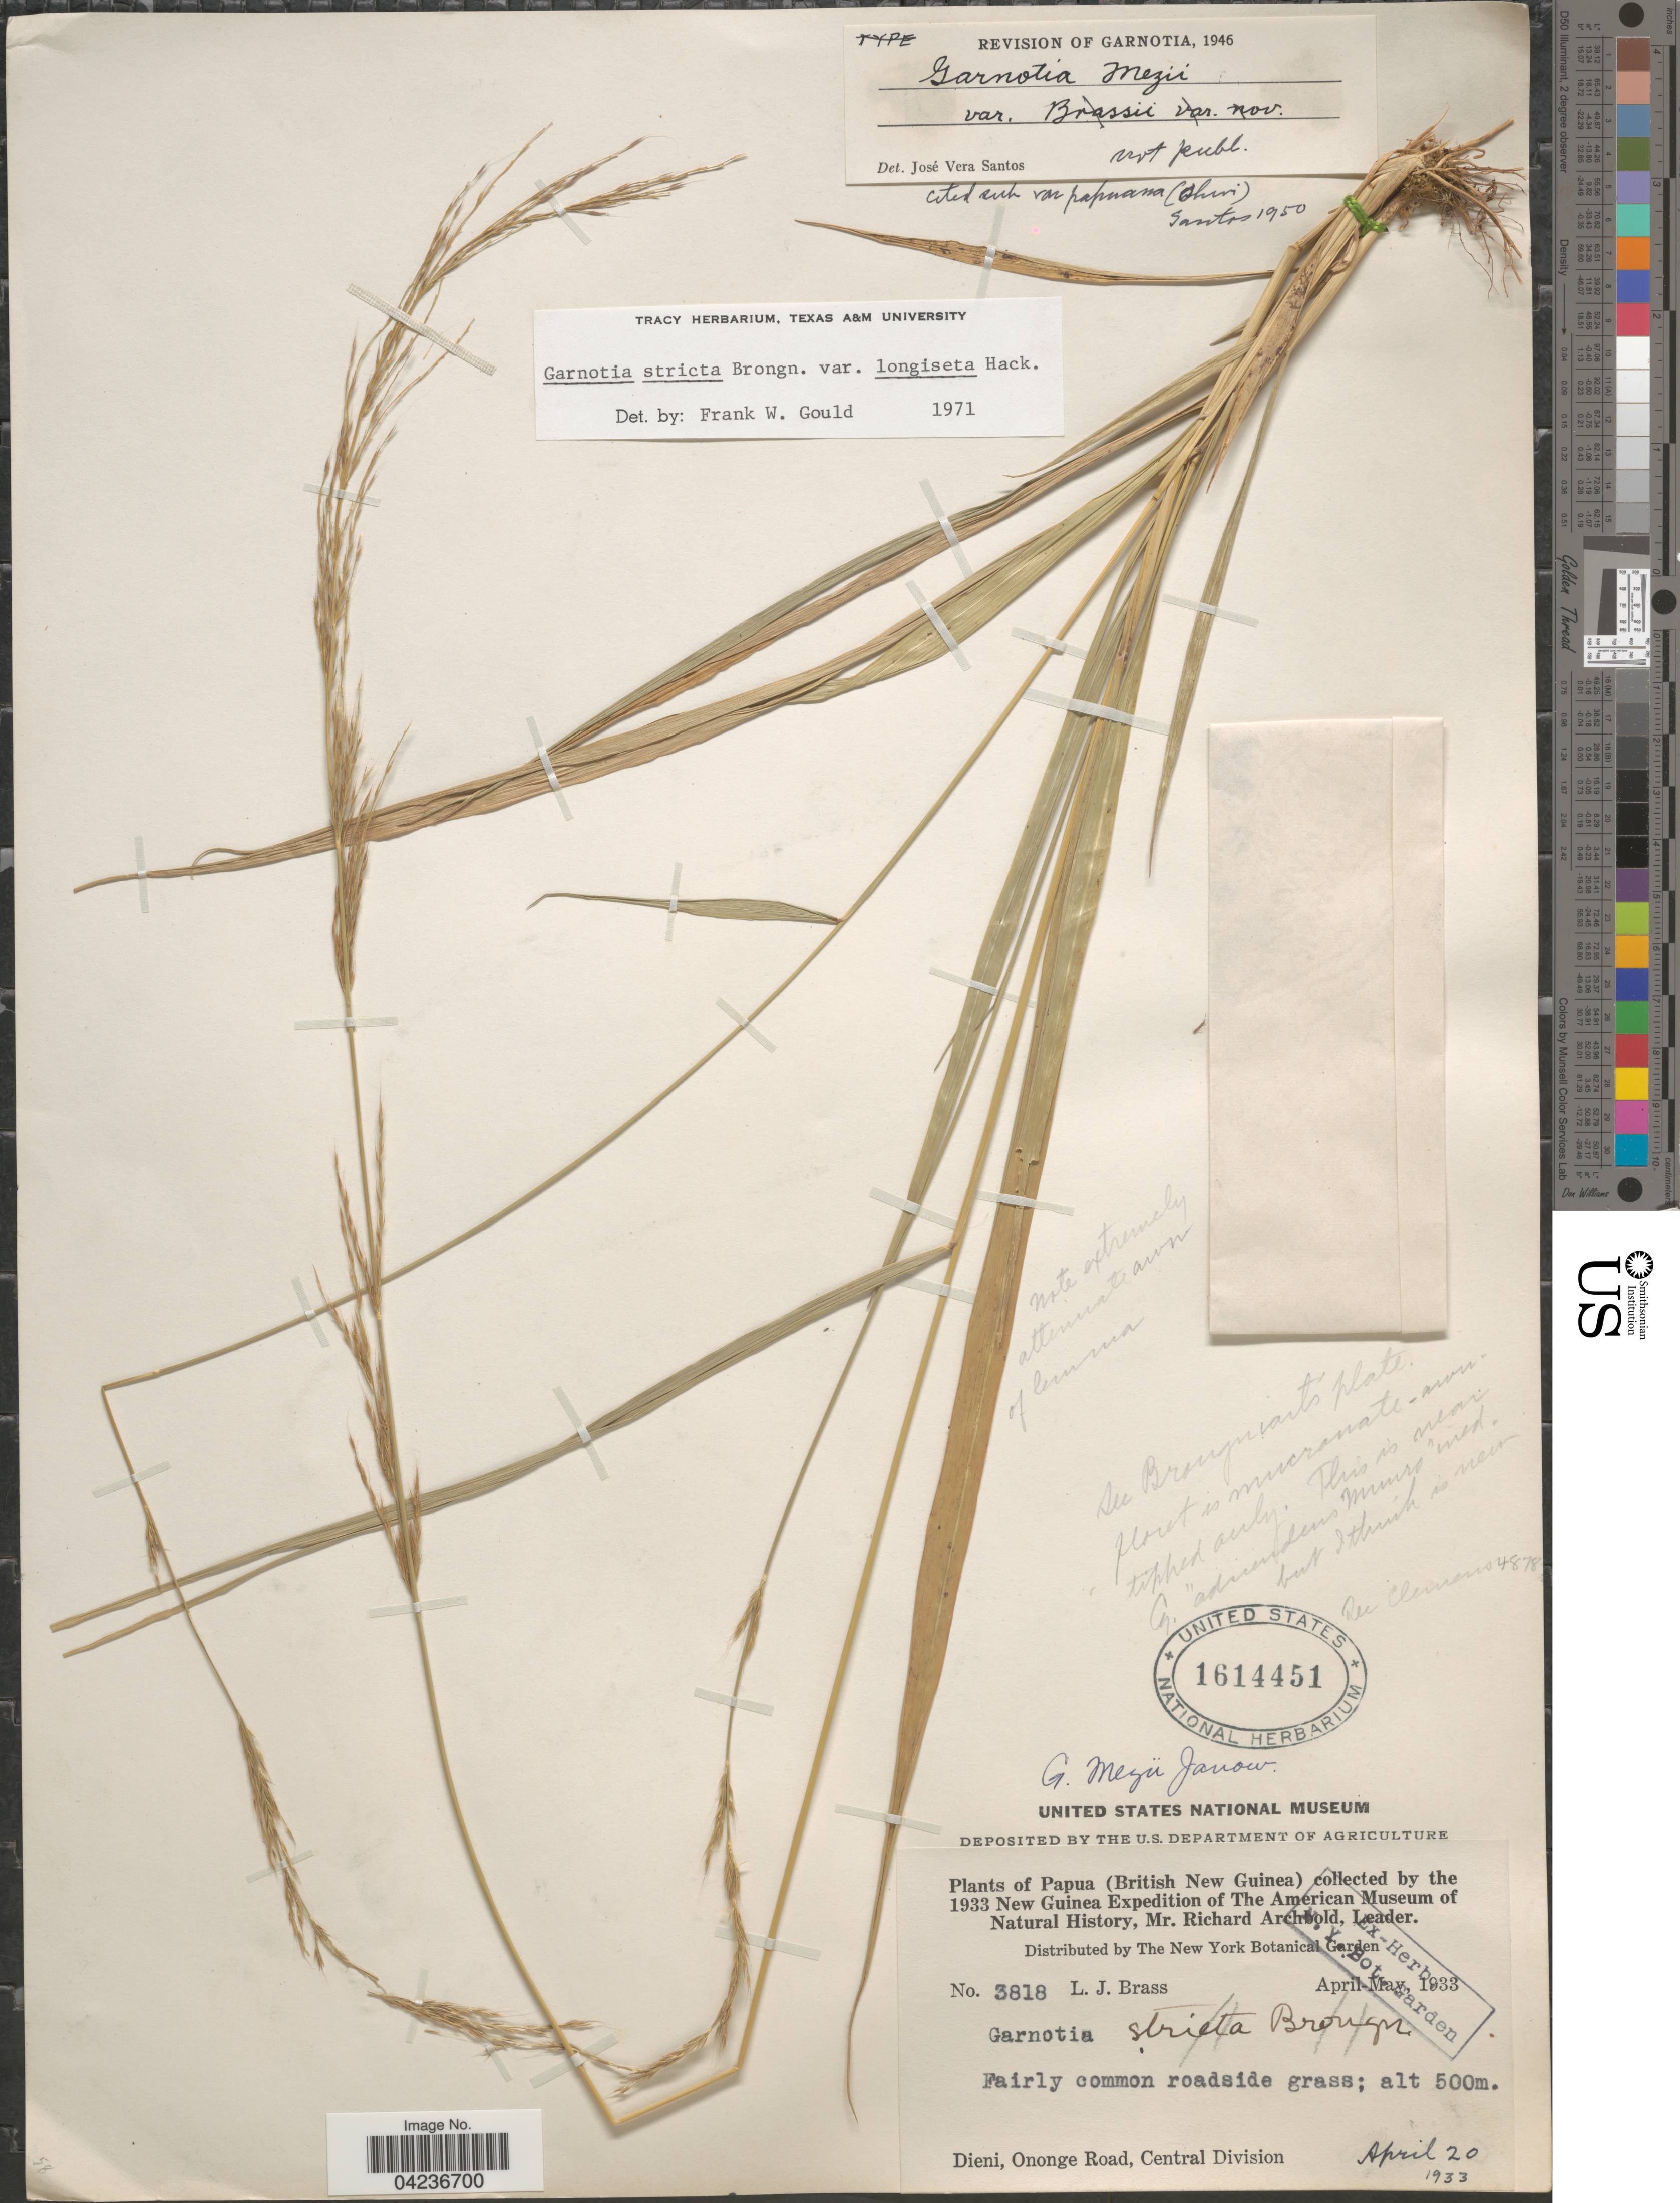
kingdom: Plantae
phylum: Tracheophyta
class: Liliopsida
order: Poales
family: Poaceae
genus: Garnotia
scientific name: Garnotia stricta var. longiseta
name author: Hack. in Kneuck.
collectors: L. J. Brass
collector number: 3818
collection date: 1933-04-20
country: Papua New Guinea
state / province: Central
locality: Papua (British New Guinea). The 1933 New Guinea Expedition of The American Museum of Natural History. Dieni, Ononge Road, Central Division.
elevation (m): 500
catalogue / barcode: US 1614451